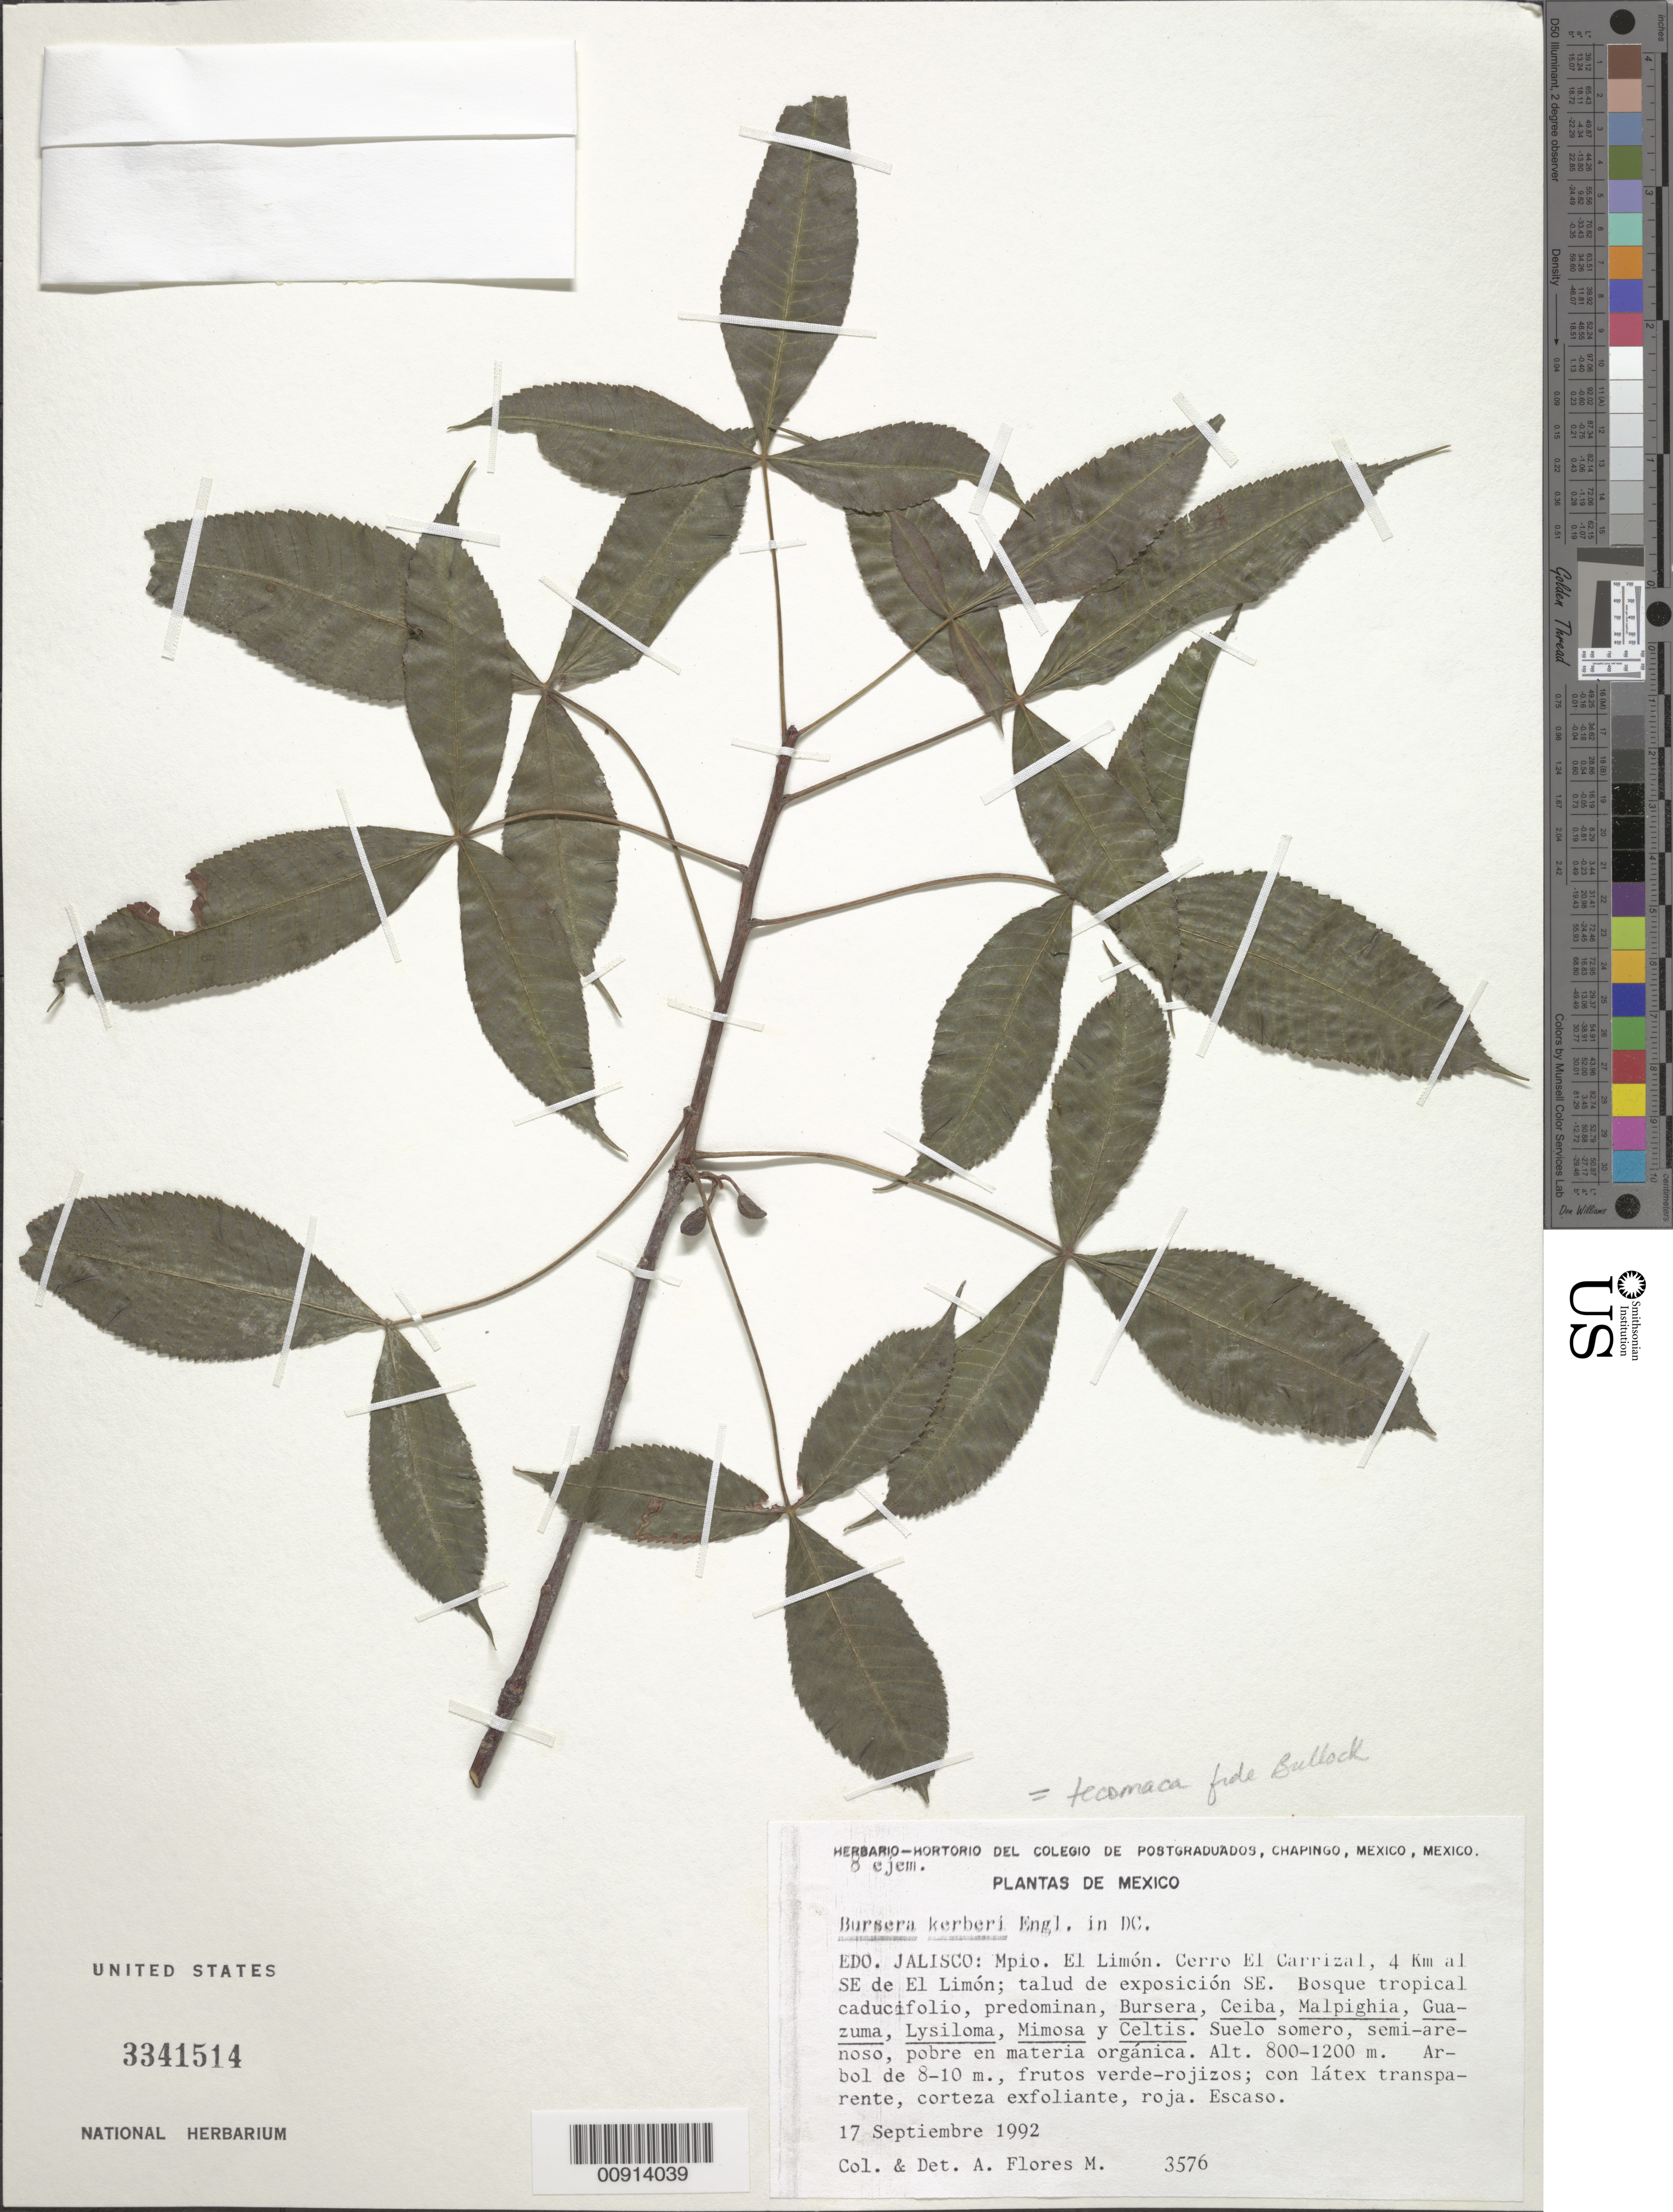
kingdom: Plantae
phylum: Tracheophyta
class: Magnoliopsida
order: Sapindales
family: Burseraceae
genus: Bursera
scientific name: Bursera tecomaca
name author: (Sessé & Moc. ex DC.) Standl.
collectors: A. Flores M.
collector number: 3576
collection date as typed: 17 Sep 1992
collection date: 1992-09-17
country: Mexico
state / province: Jalisco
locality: Edo. Jalisco: Mpio. El Limón. Cerro El Carrizal, 4 km al SE de El Limón.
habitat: Talud de exposición SE. Bosque tropical caducifolio, predominan, Bursera, Ceiba, Malpinghia, Guazuma, Lysiloma, Mimosa y ..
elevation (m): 1200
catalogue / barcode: US 3341514